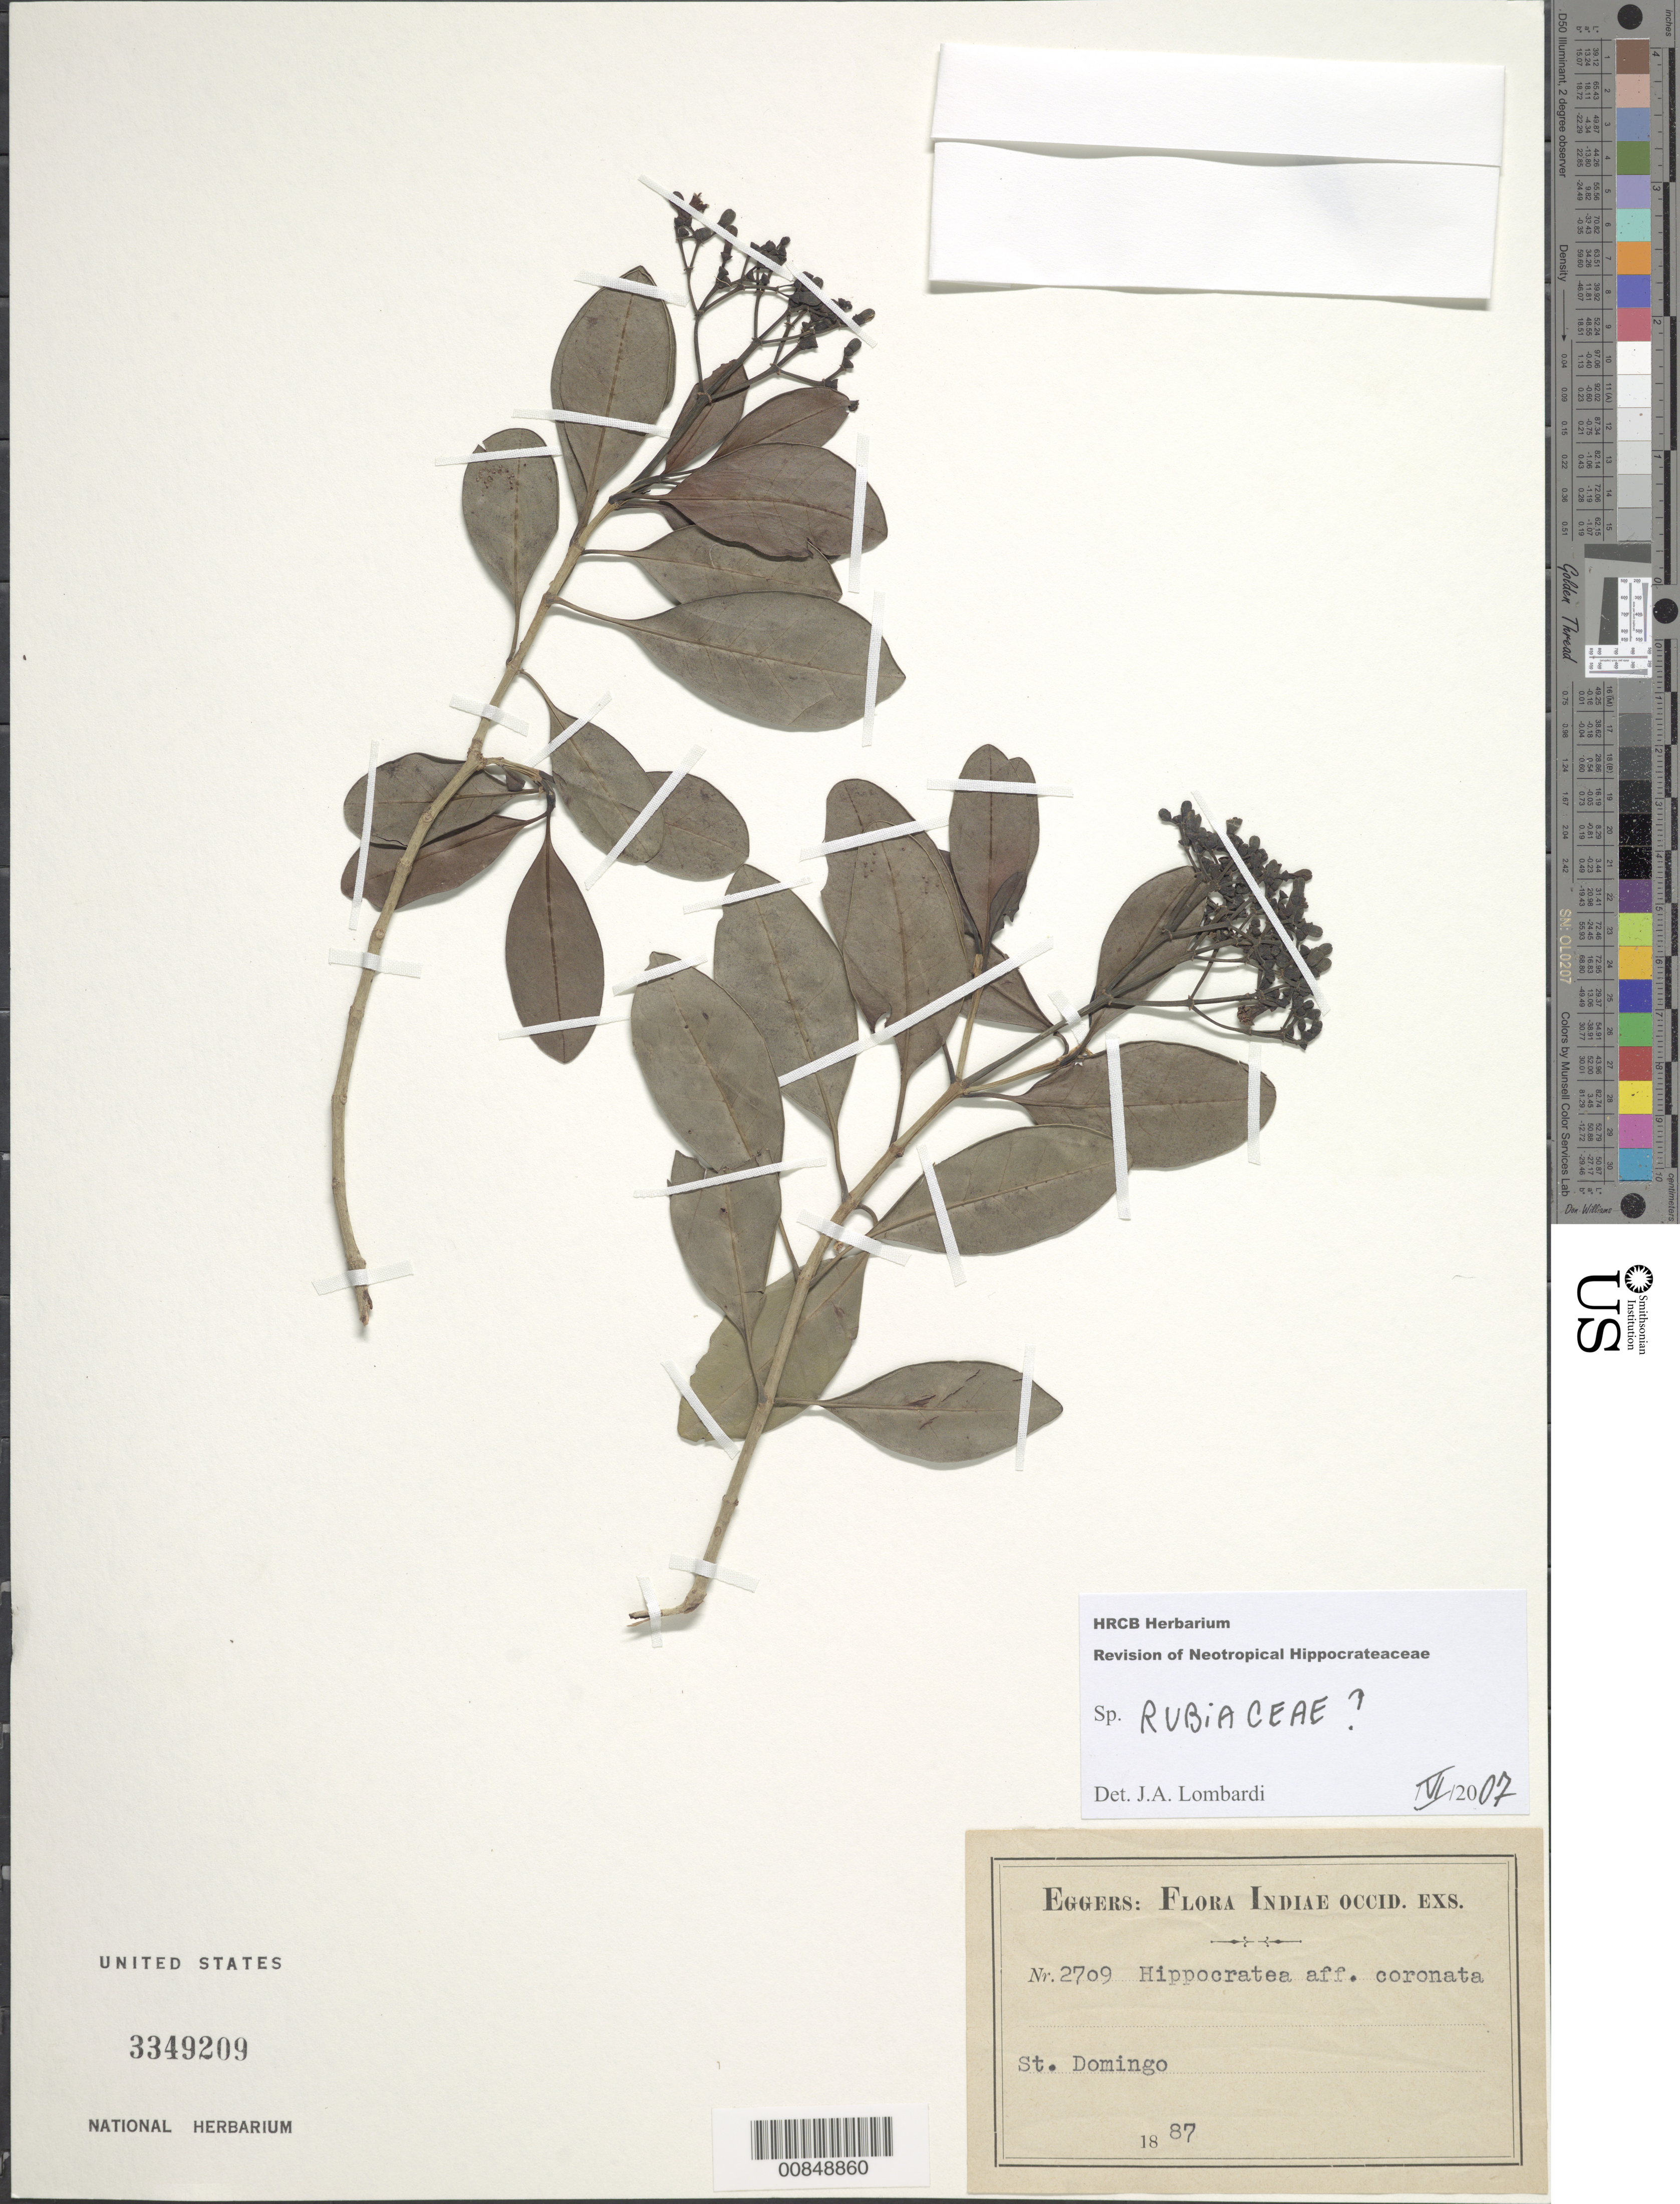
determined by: Lombardi, Julio A.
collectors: H. F. A. von Eggers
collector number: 2709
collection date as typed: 1887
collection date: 1887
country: Dominican Republic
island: Hispaniola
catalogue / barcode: US 3349209